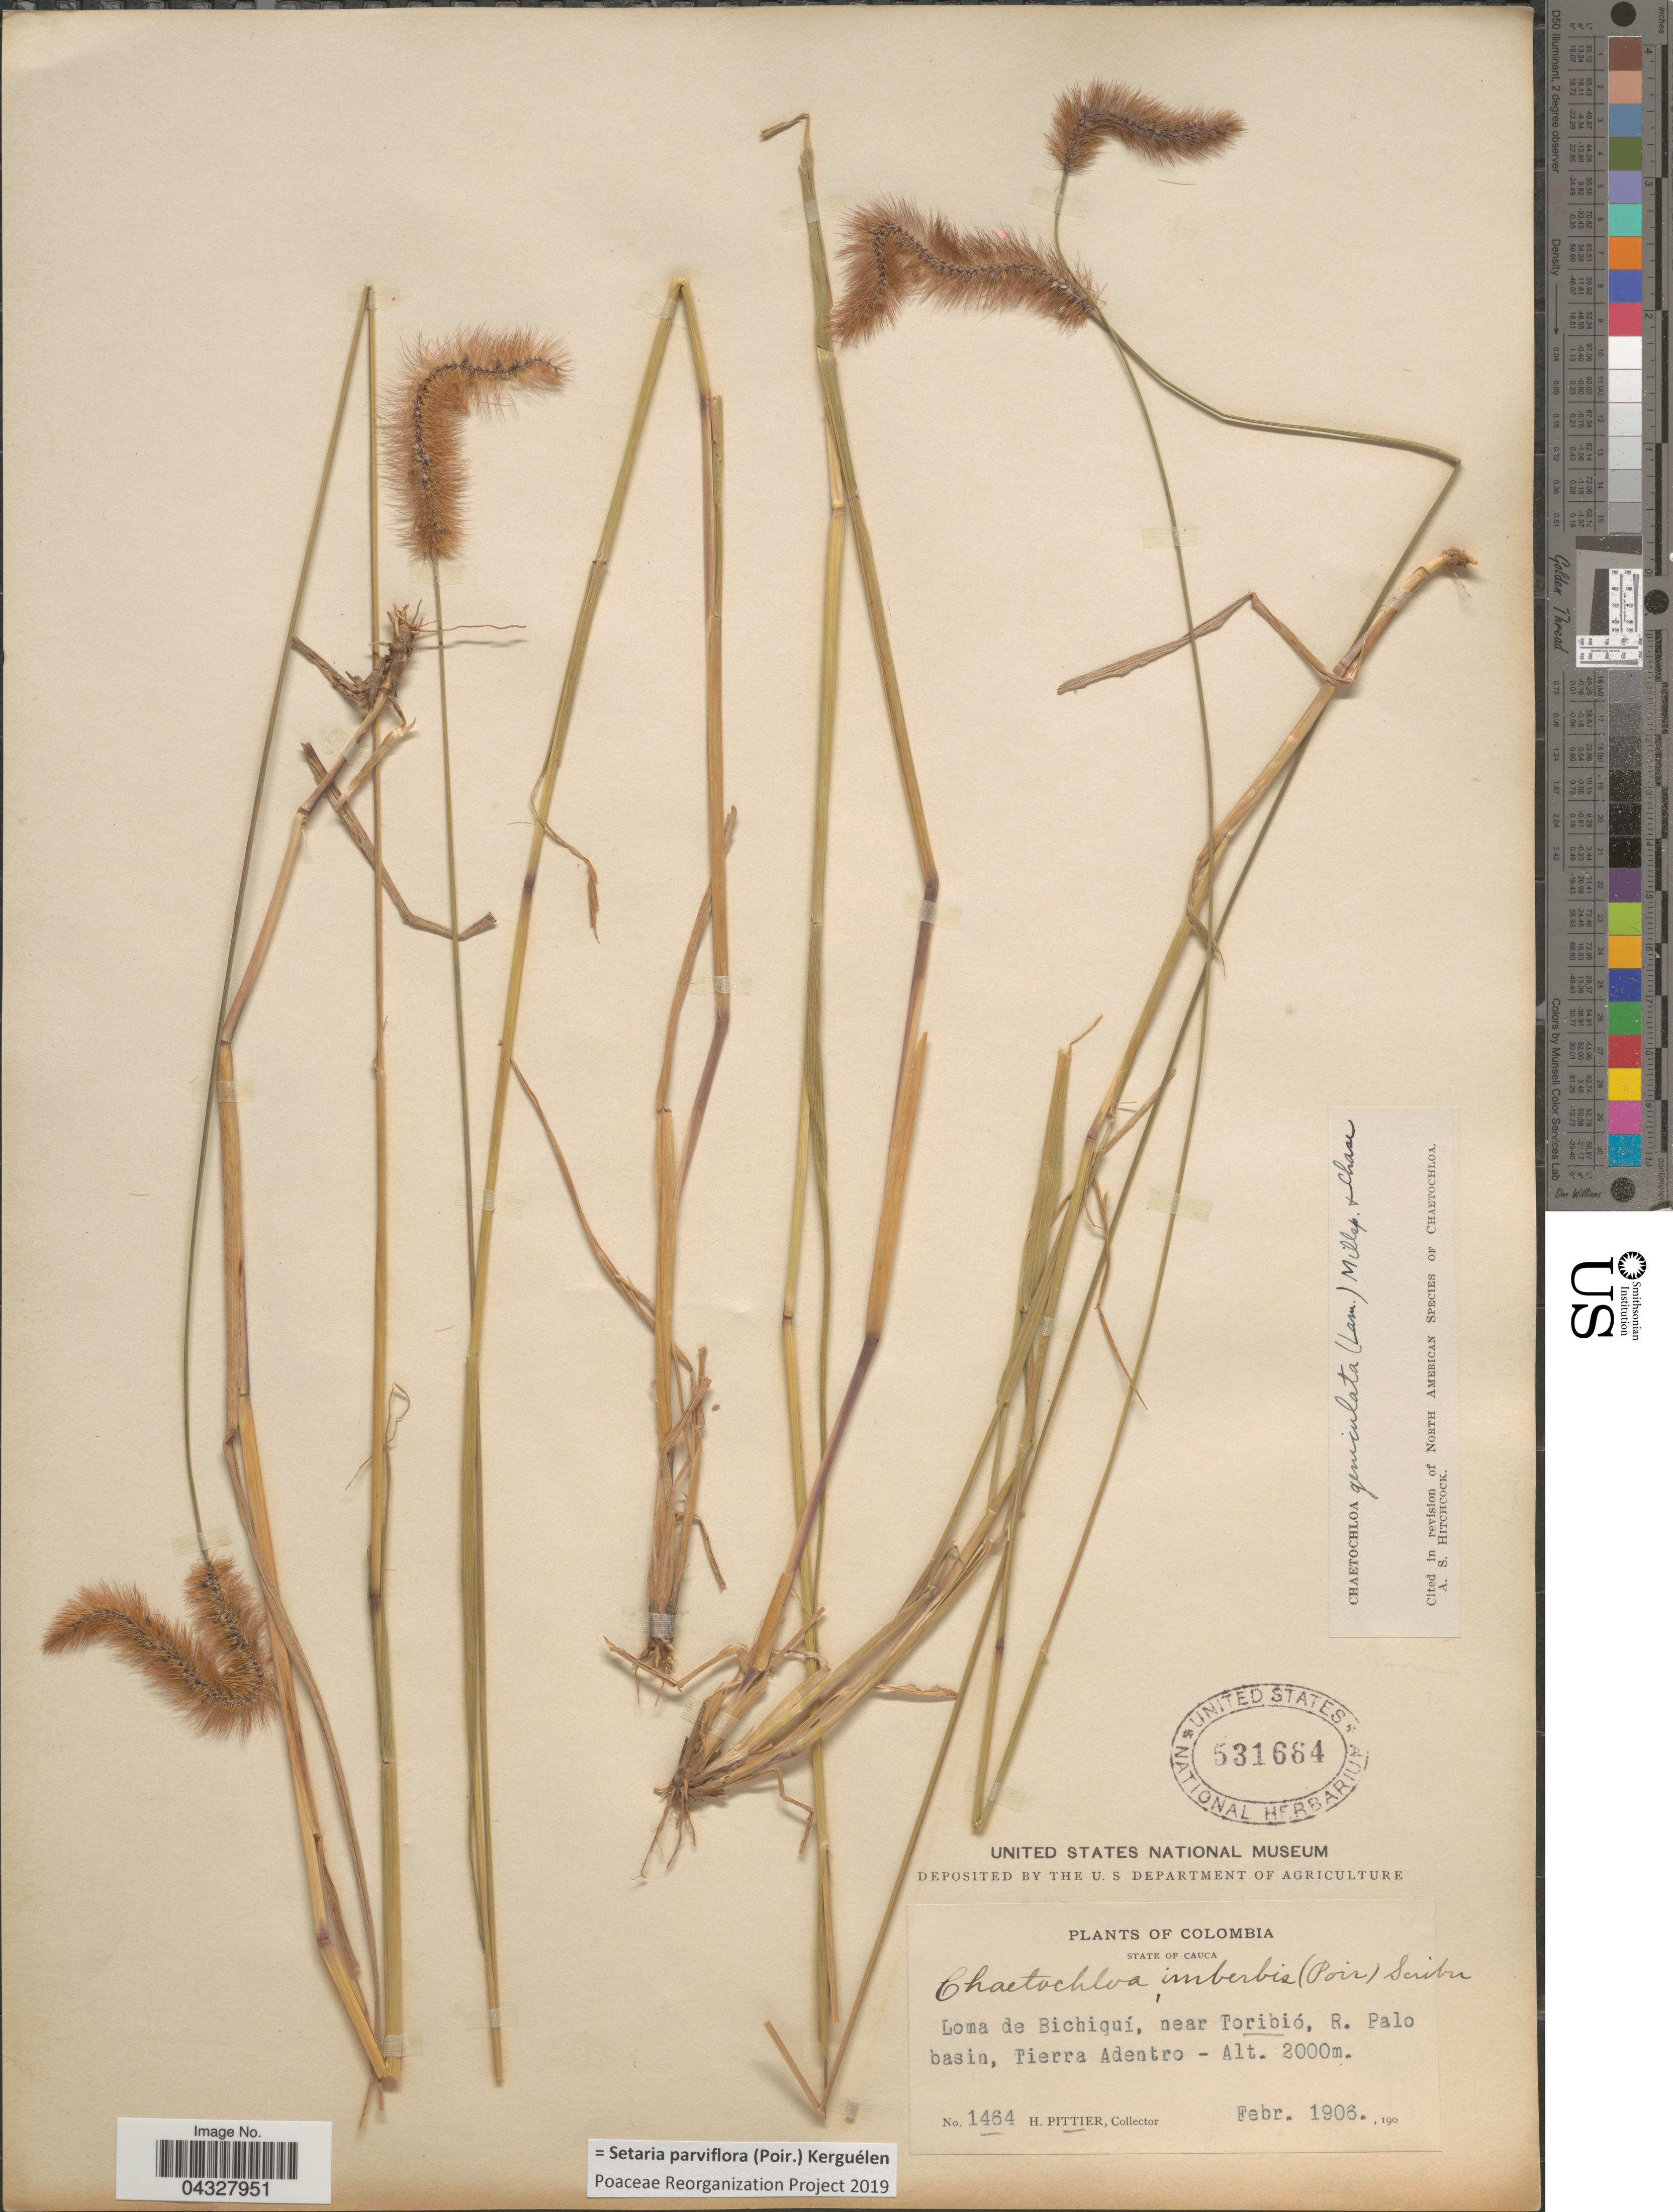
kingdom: Plantae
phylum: Tracheophyta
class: Liliopsida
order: Poales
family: Poaceae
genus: Setaria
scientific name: Setaria parviflora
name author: (Poir.) Kerguélen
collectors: H. F. Pittier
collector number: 1464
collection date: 1906-02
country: Colombia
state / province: Cauca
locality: Loma de Bichiquí, near Toribió, R. Palo basin, Tierra Adentro.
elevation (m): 2000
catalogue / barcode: US 531664